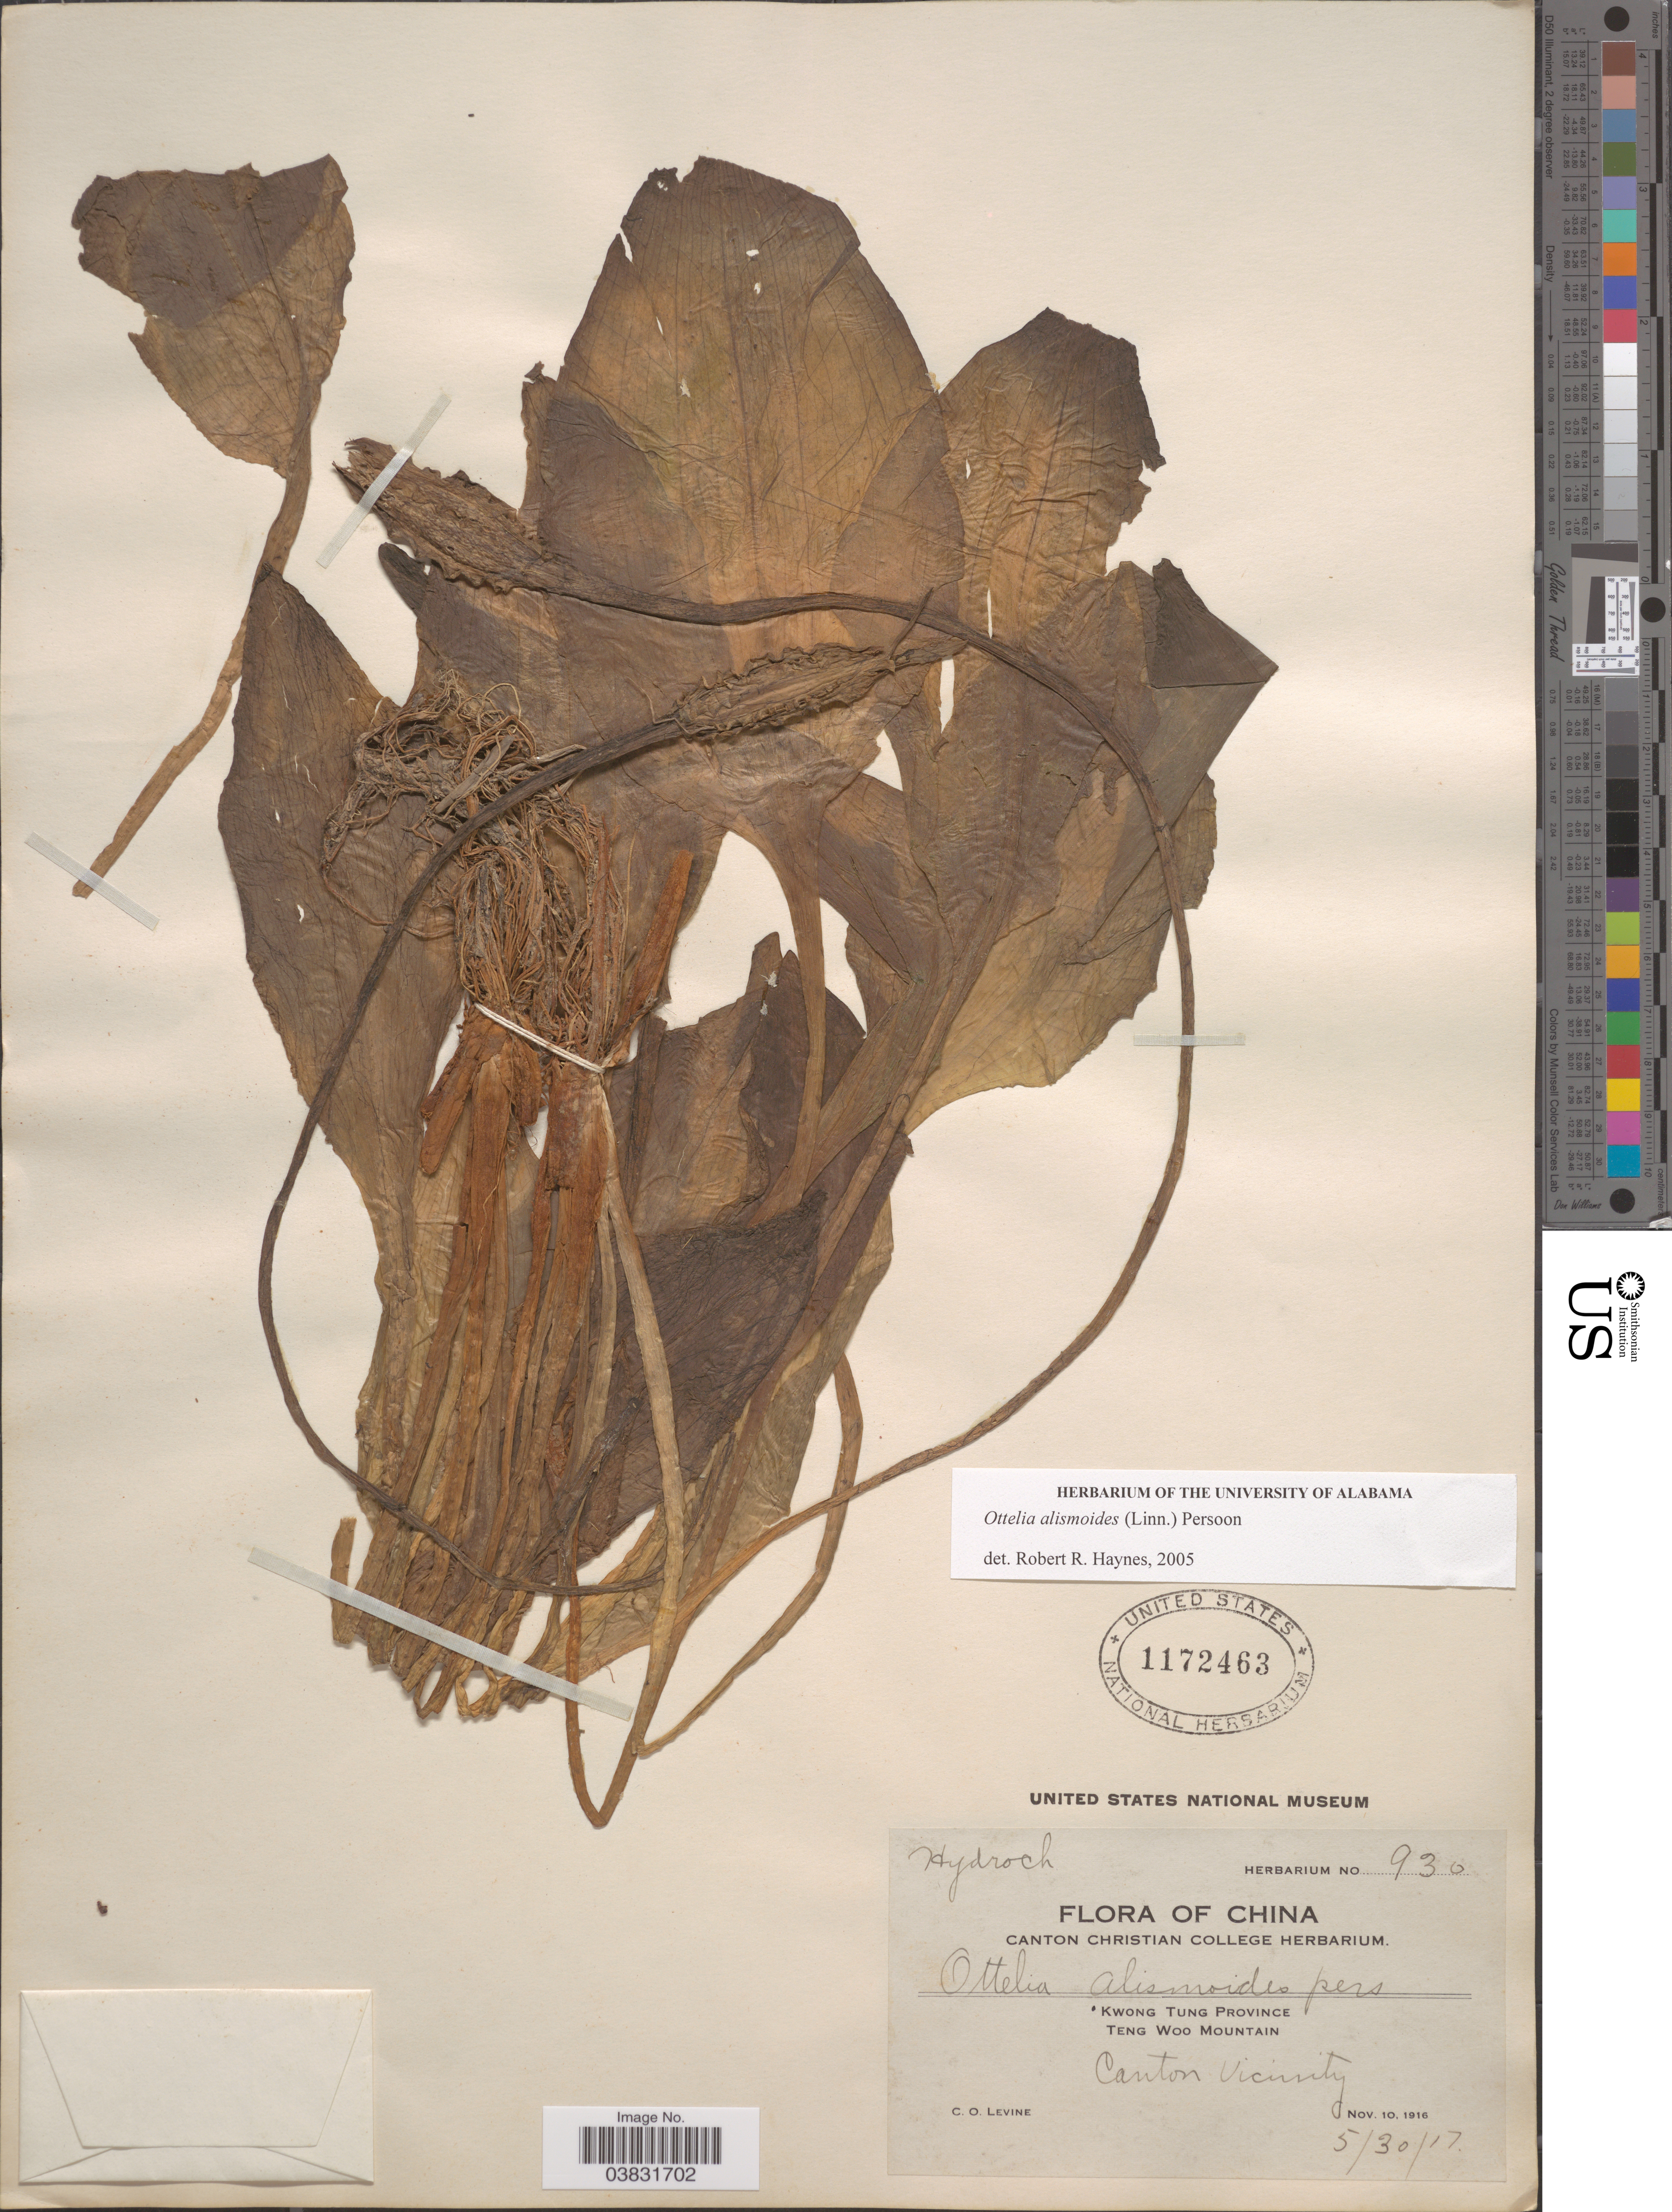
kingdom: Plantae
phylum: Tracheophyta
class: Liliopsida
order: Alismatales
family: Hydrocharitaceae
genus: Ottelia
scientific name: Ottelia alismoides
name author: Pers.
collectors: C. O. Levine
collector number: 930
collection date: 1916-11-10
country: China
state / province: Guangdong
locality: Kwong Tung Province, Teng Woo Mountain, Canton Vicinity.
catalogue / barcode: US 1172463